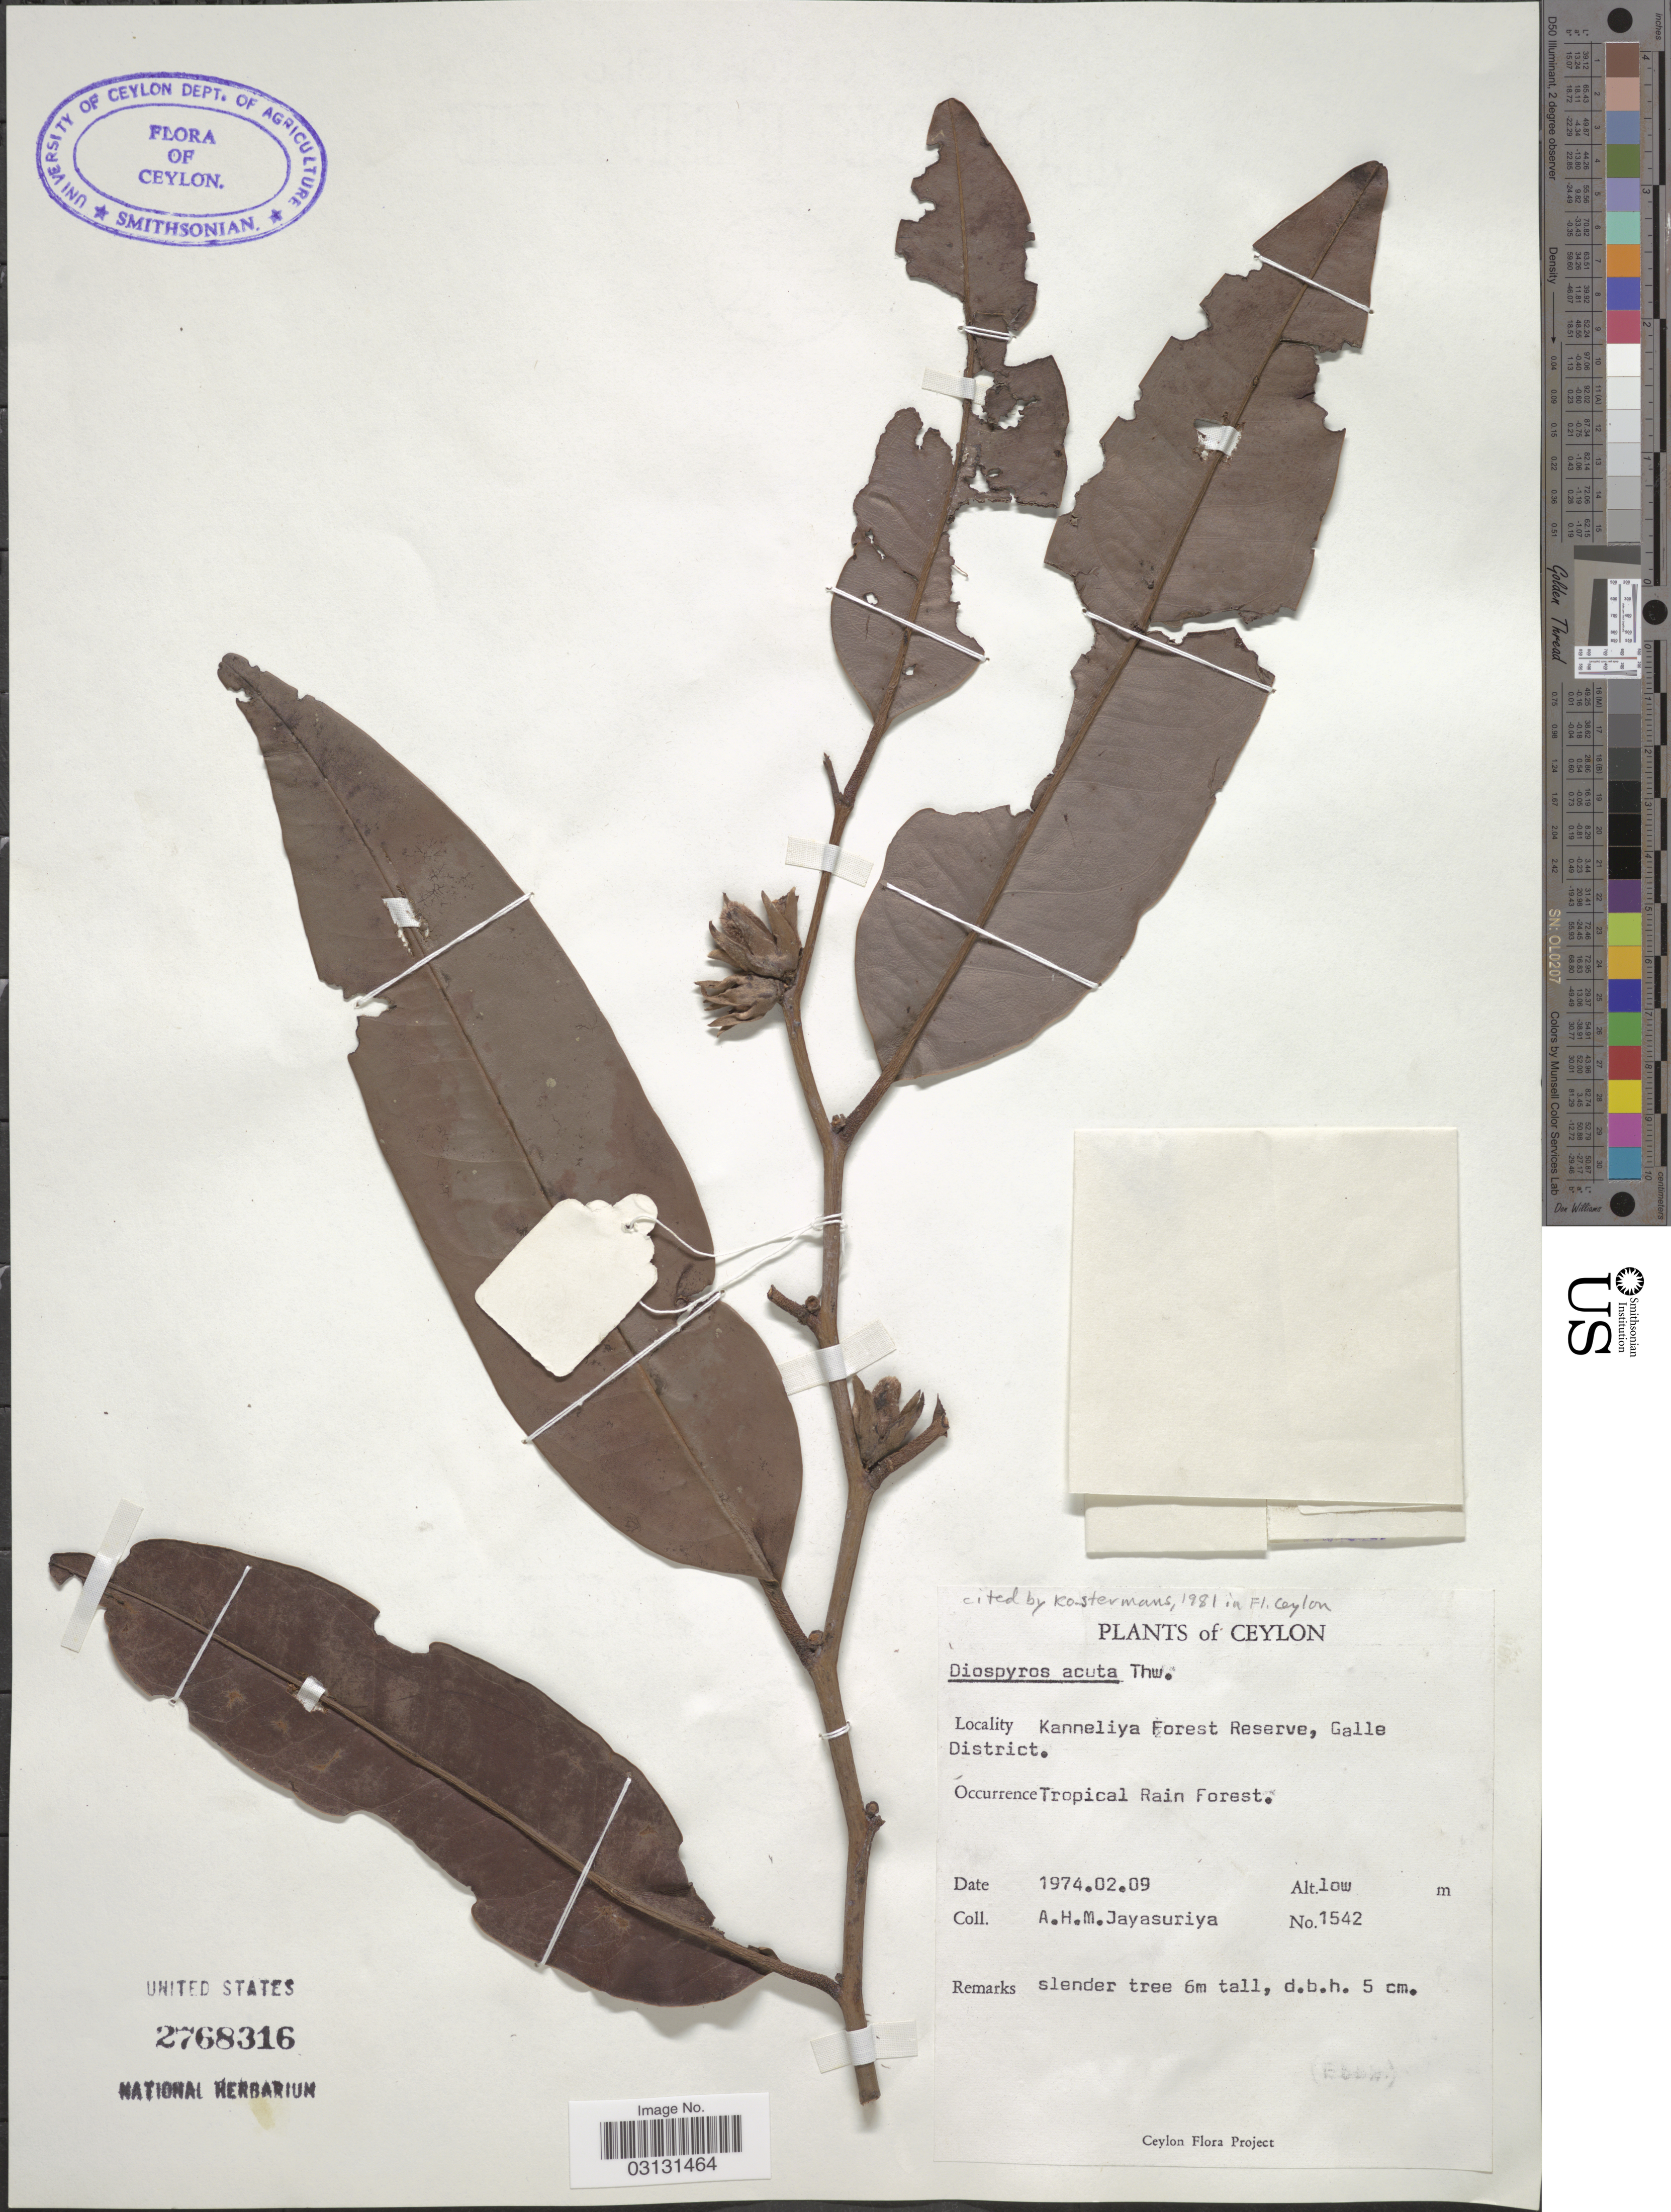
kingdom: Plantae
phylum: Tracheophyta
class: Magnoliopsida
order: Ericales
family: Ebenaceae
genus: Diospyros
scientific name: Diospyros acuta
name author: Hiern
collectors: A. H. Jayasuriya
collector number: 1542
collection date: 1974-02-09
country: Sri Lanka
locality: Ceylon. Kanneliya Forest Reserve, Galle District.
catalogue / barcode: US 2768316